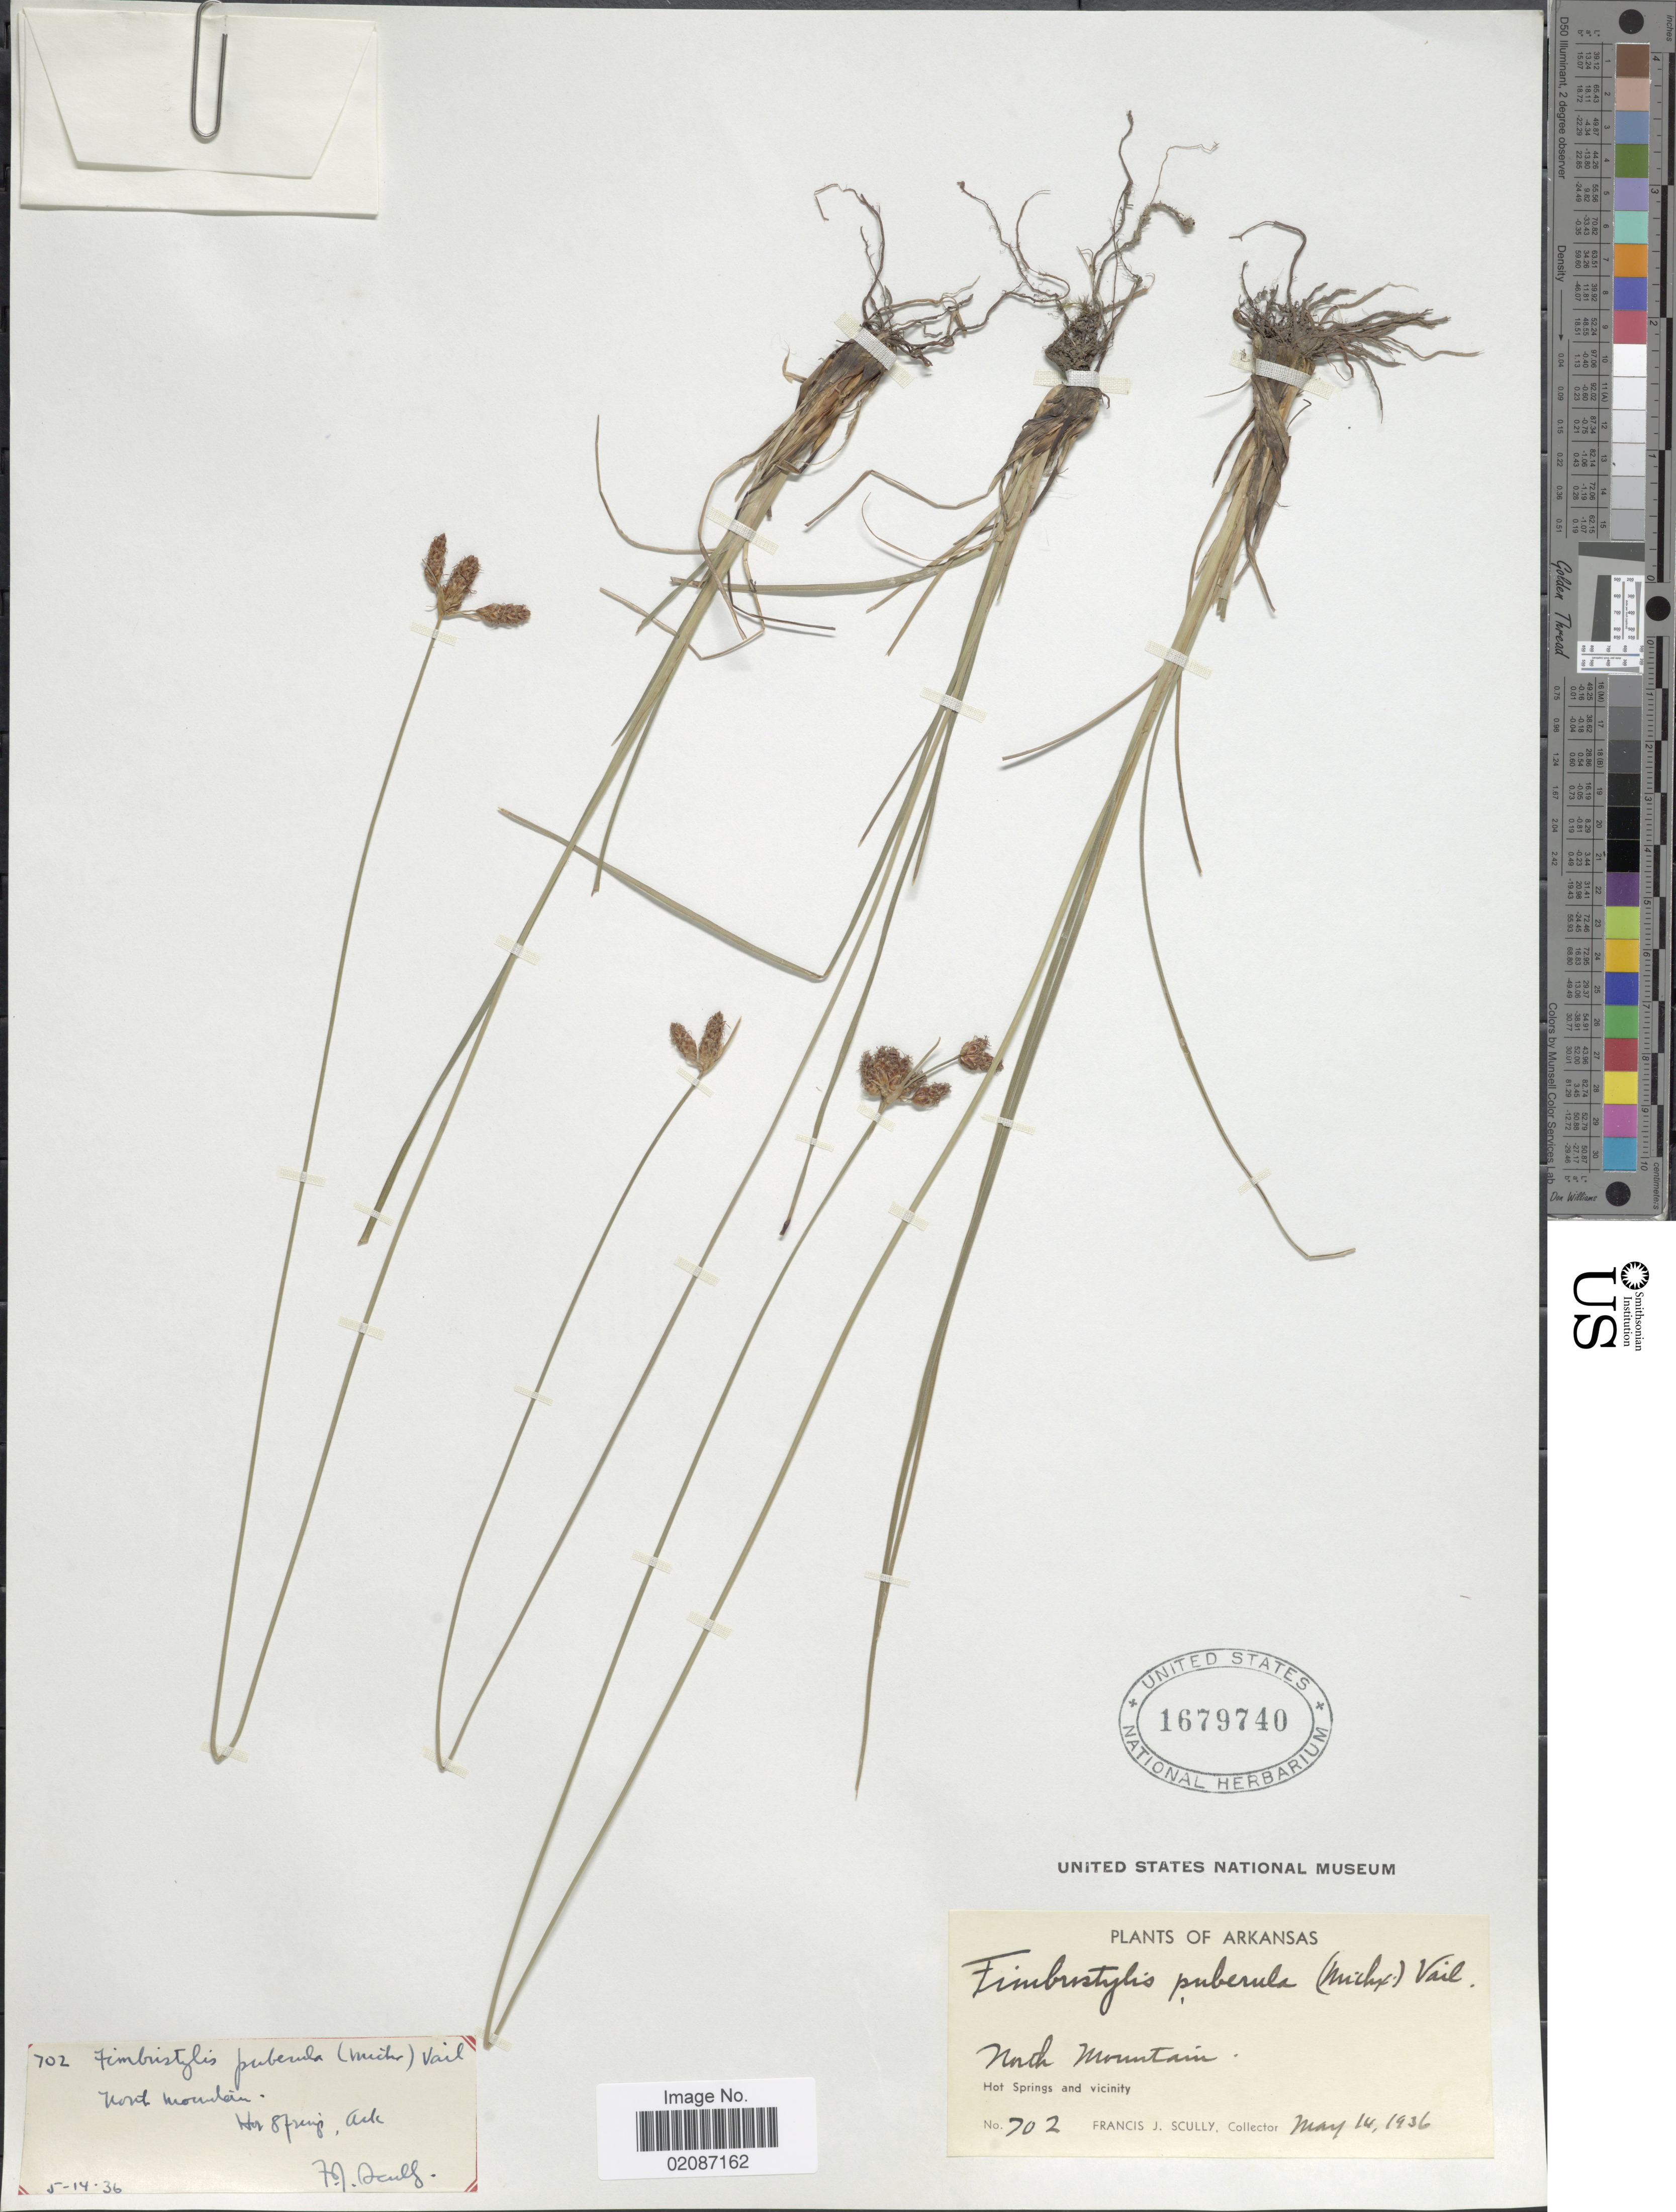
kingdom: Plantae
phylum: Tracheophyta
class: Liliopsida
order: Poales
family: Cyperaceae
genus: Fimbristylis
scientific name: Fimbristylis spadicea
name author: (L.) Vahl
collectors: F. J. Scully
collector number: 702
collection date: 1936-05-14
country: United States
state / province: Arkansas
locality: North Mountain, Hot Springs and Vicinity, Ark.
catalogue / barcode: US 1679740